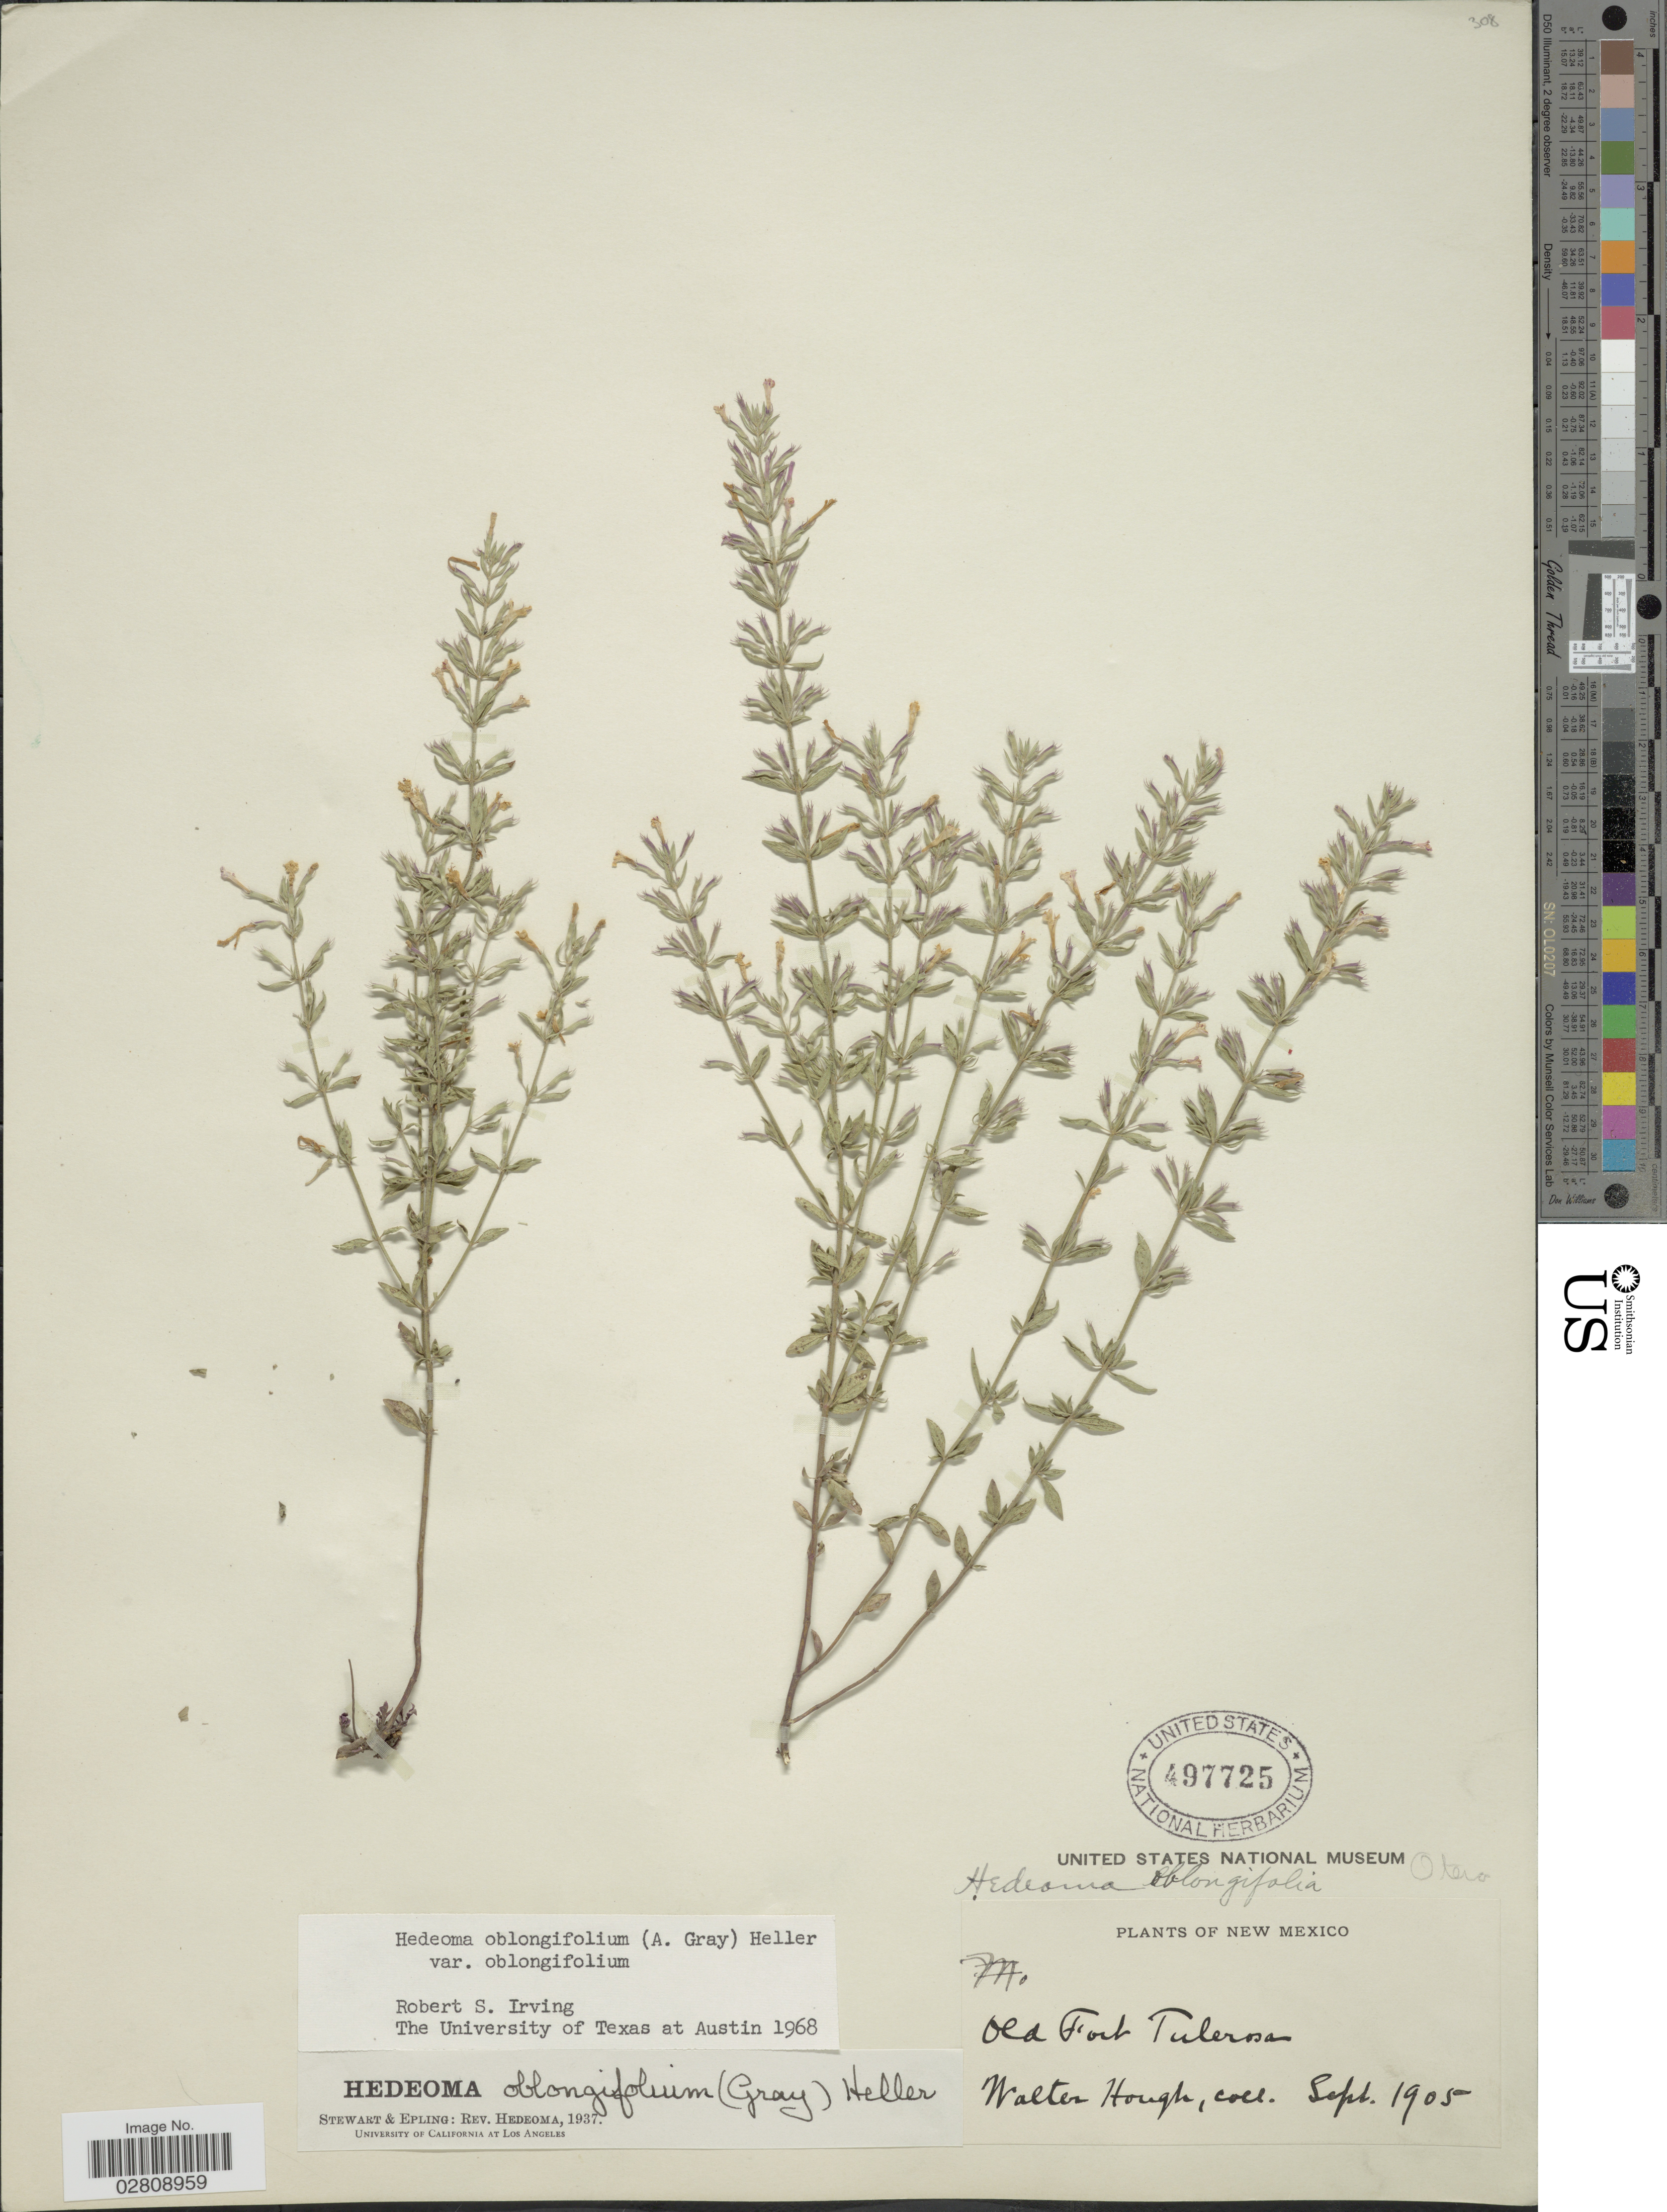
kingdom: Plantae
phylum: Tracheophyta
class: Magnoliopsida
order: Lamiales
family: Lamiaceae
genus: Hedeoma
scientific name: Hedeoma oblongifolia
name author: (A. Gray) A. Heller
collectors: W. Hough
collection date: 1905-09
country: United States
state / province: New Mexico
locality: Old Fort Tulerosa. Otero.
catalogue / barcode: US 497725